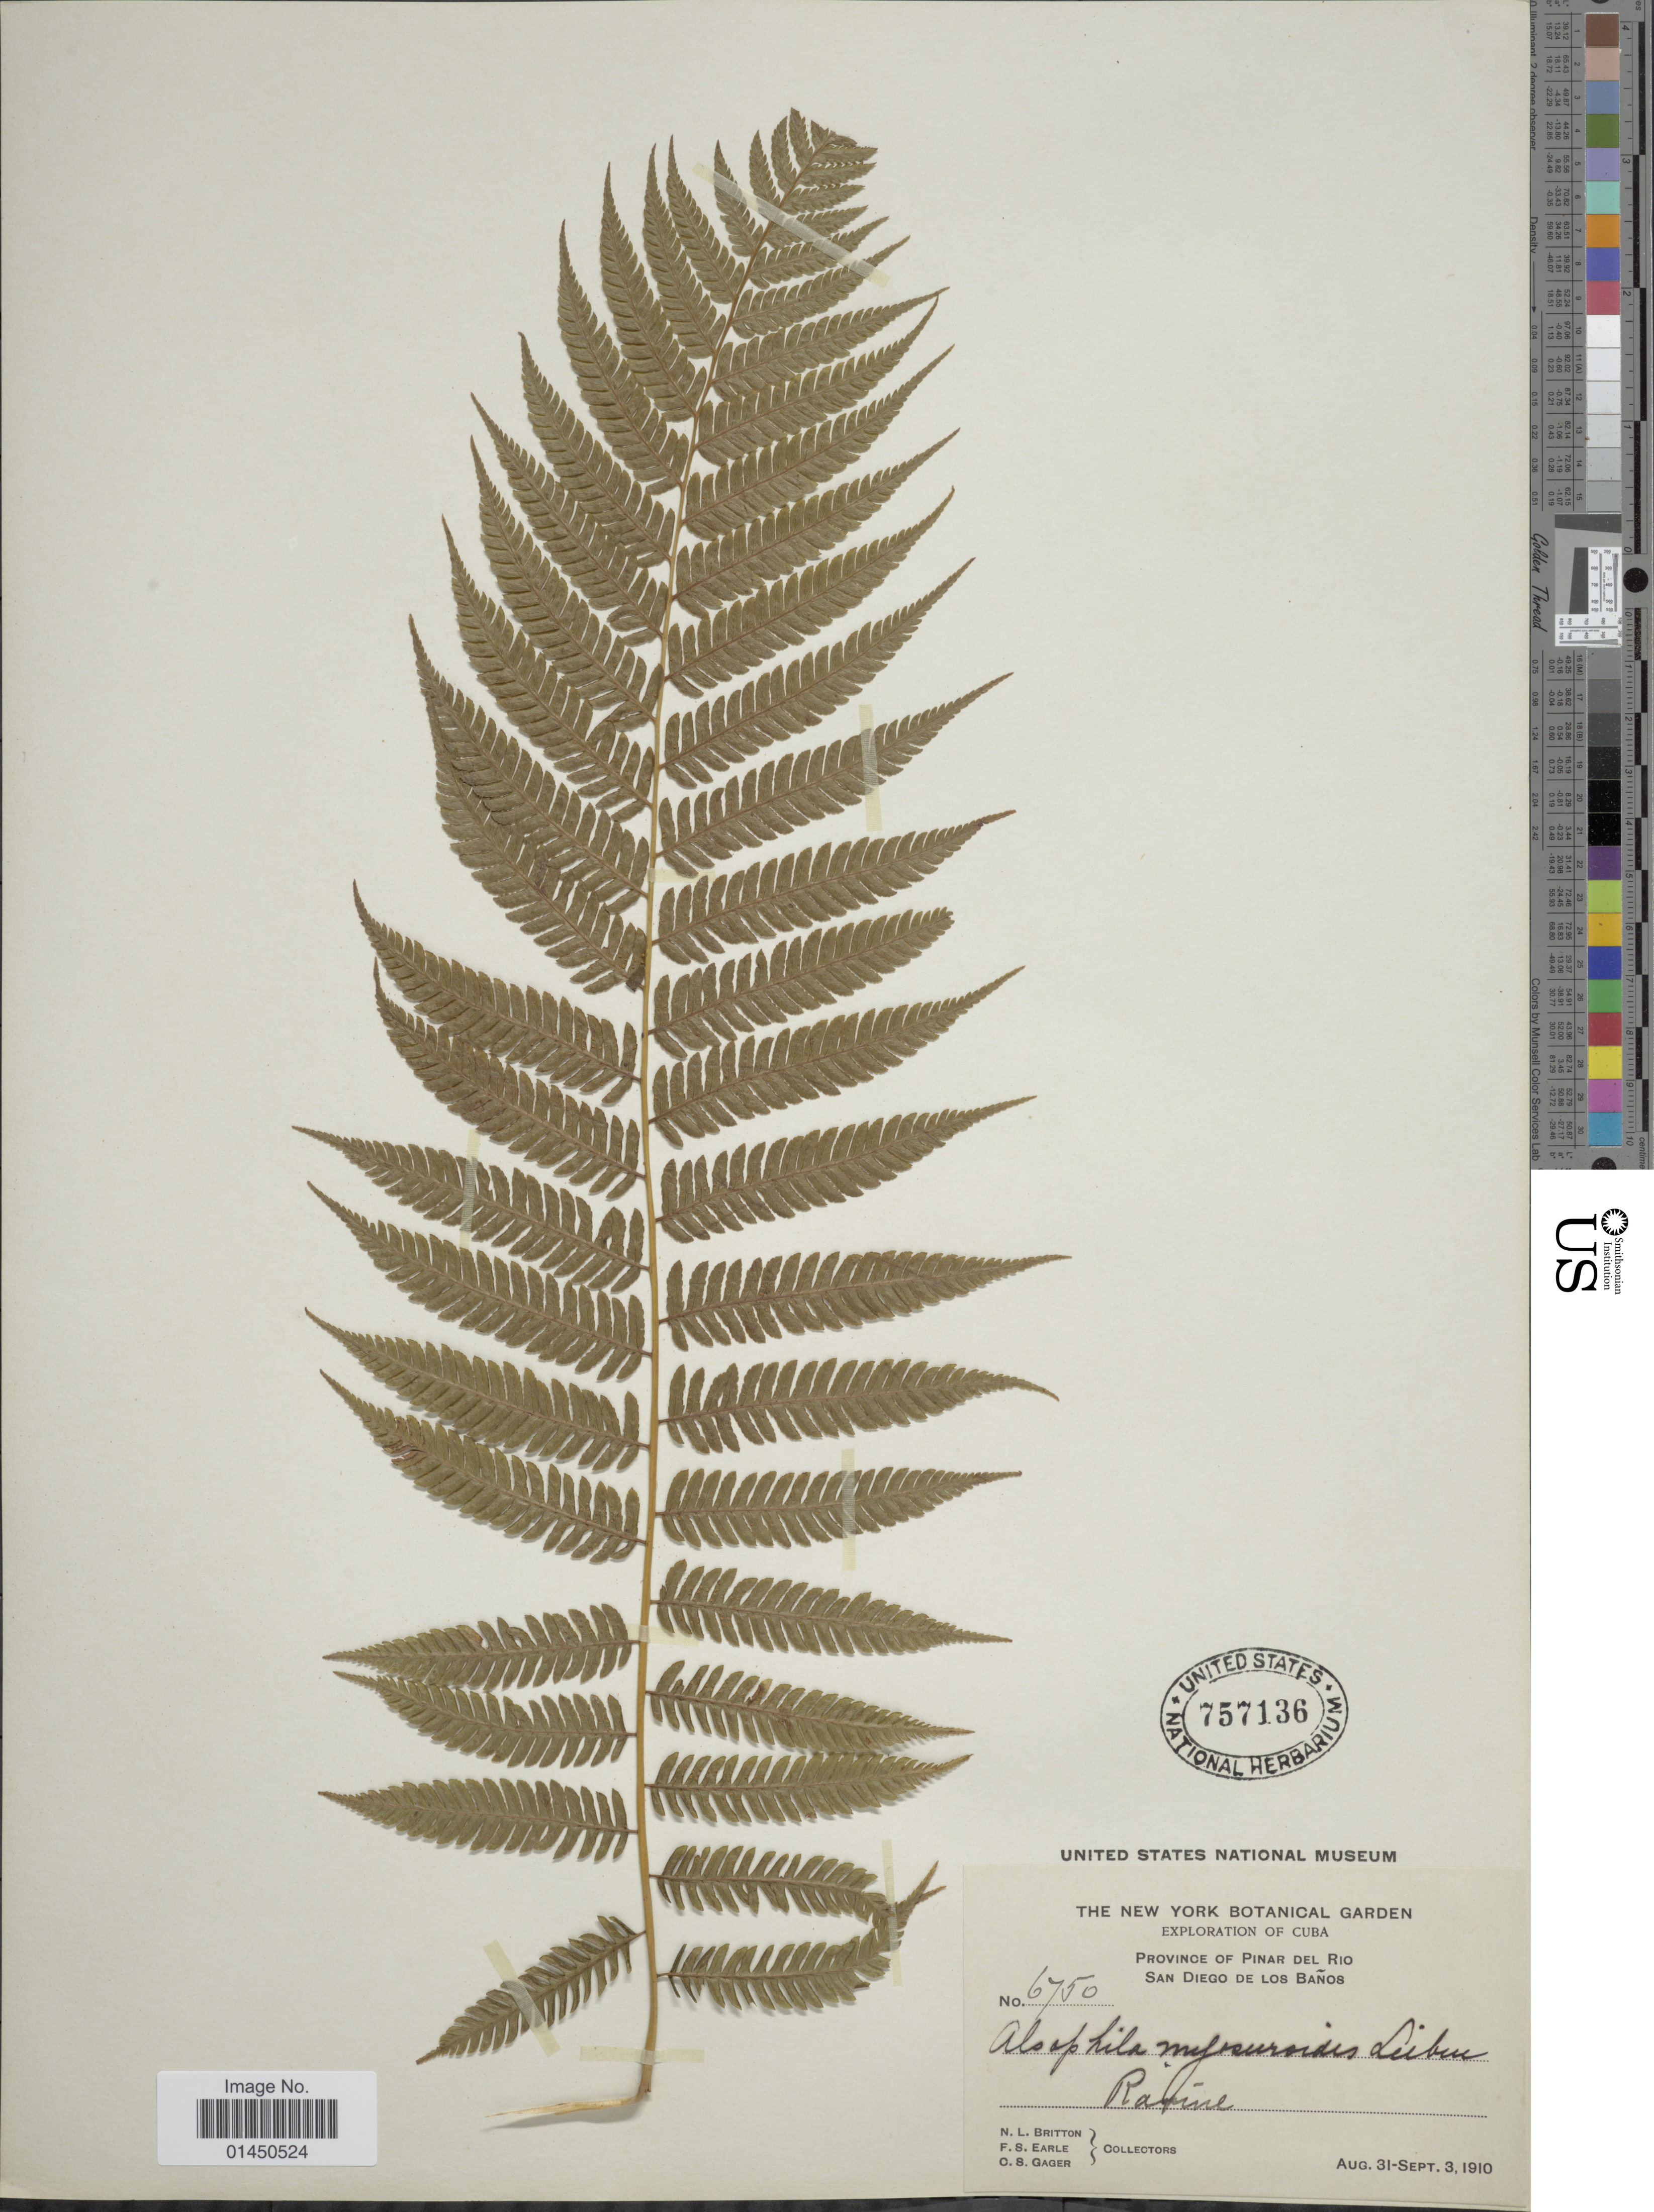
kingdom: Plantae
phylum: Tracheophyta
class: Polypodiopsida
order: Cyatheales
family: Cyatheaceae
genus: Cyathea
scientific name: Cyathea myosuriodes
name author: (Liebm.) Domin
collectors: N. Britton, F. S. Earle & C. Gager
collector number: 6750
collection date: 1910-08-31/1910-09-09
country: Cuba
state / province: Pinar del Río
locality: San Diego de los Baños, ravine.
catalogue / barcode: US 757136